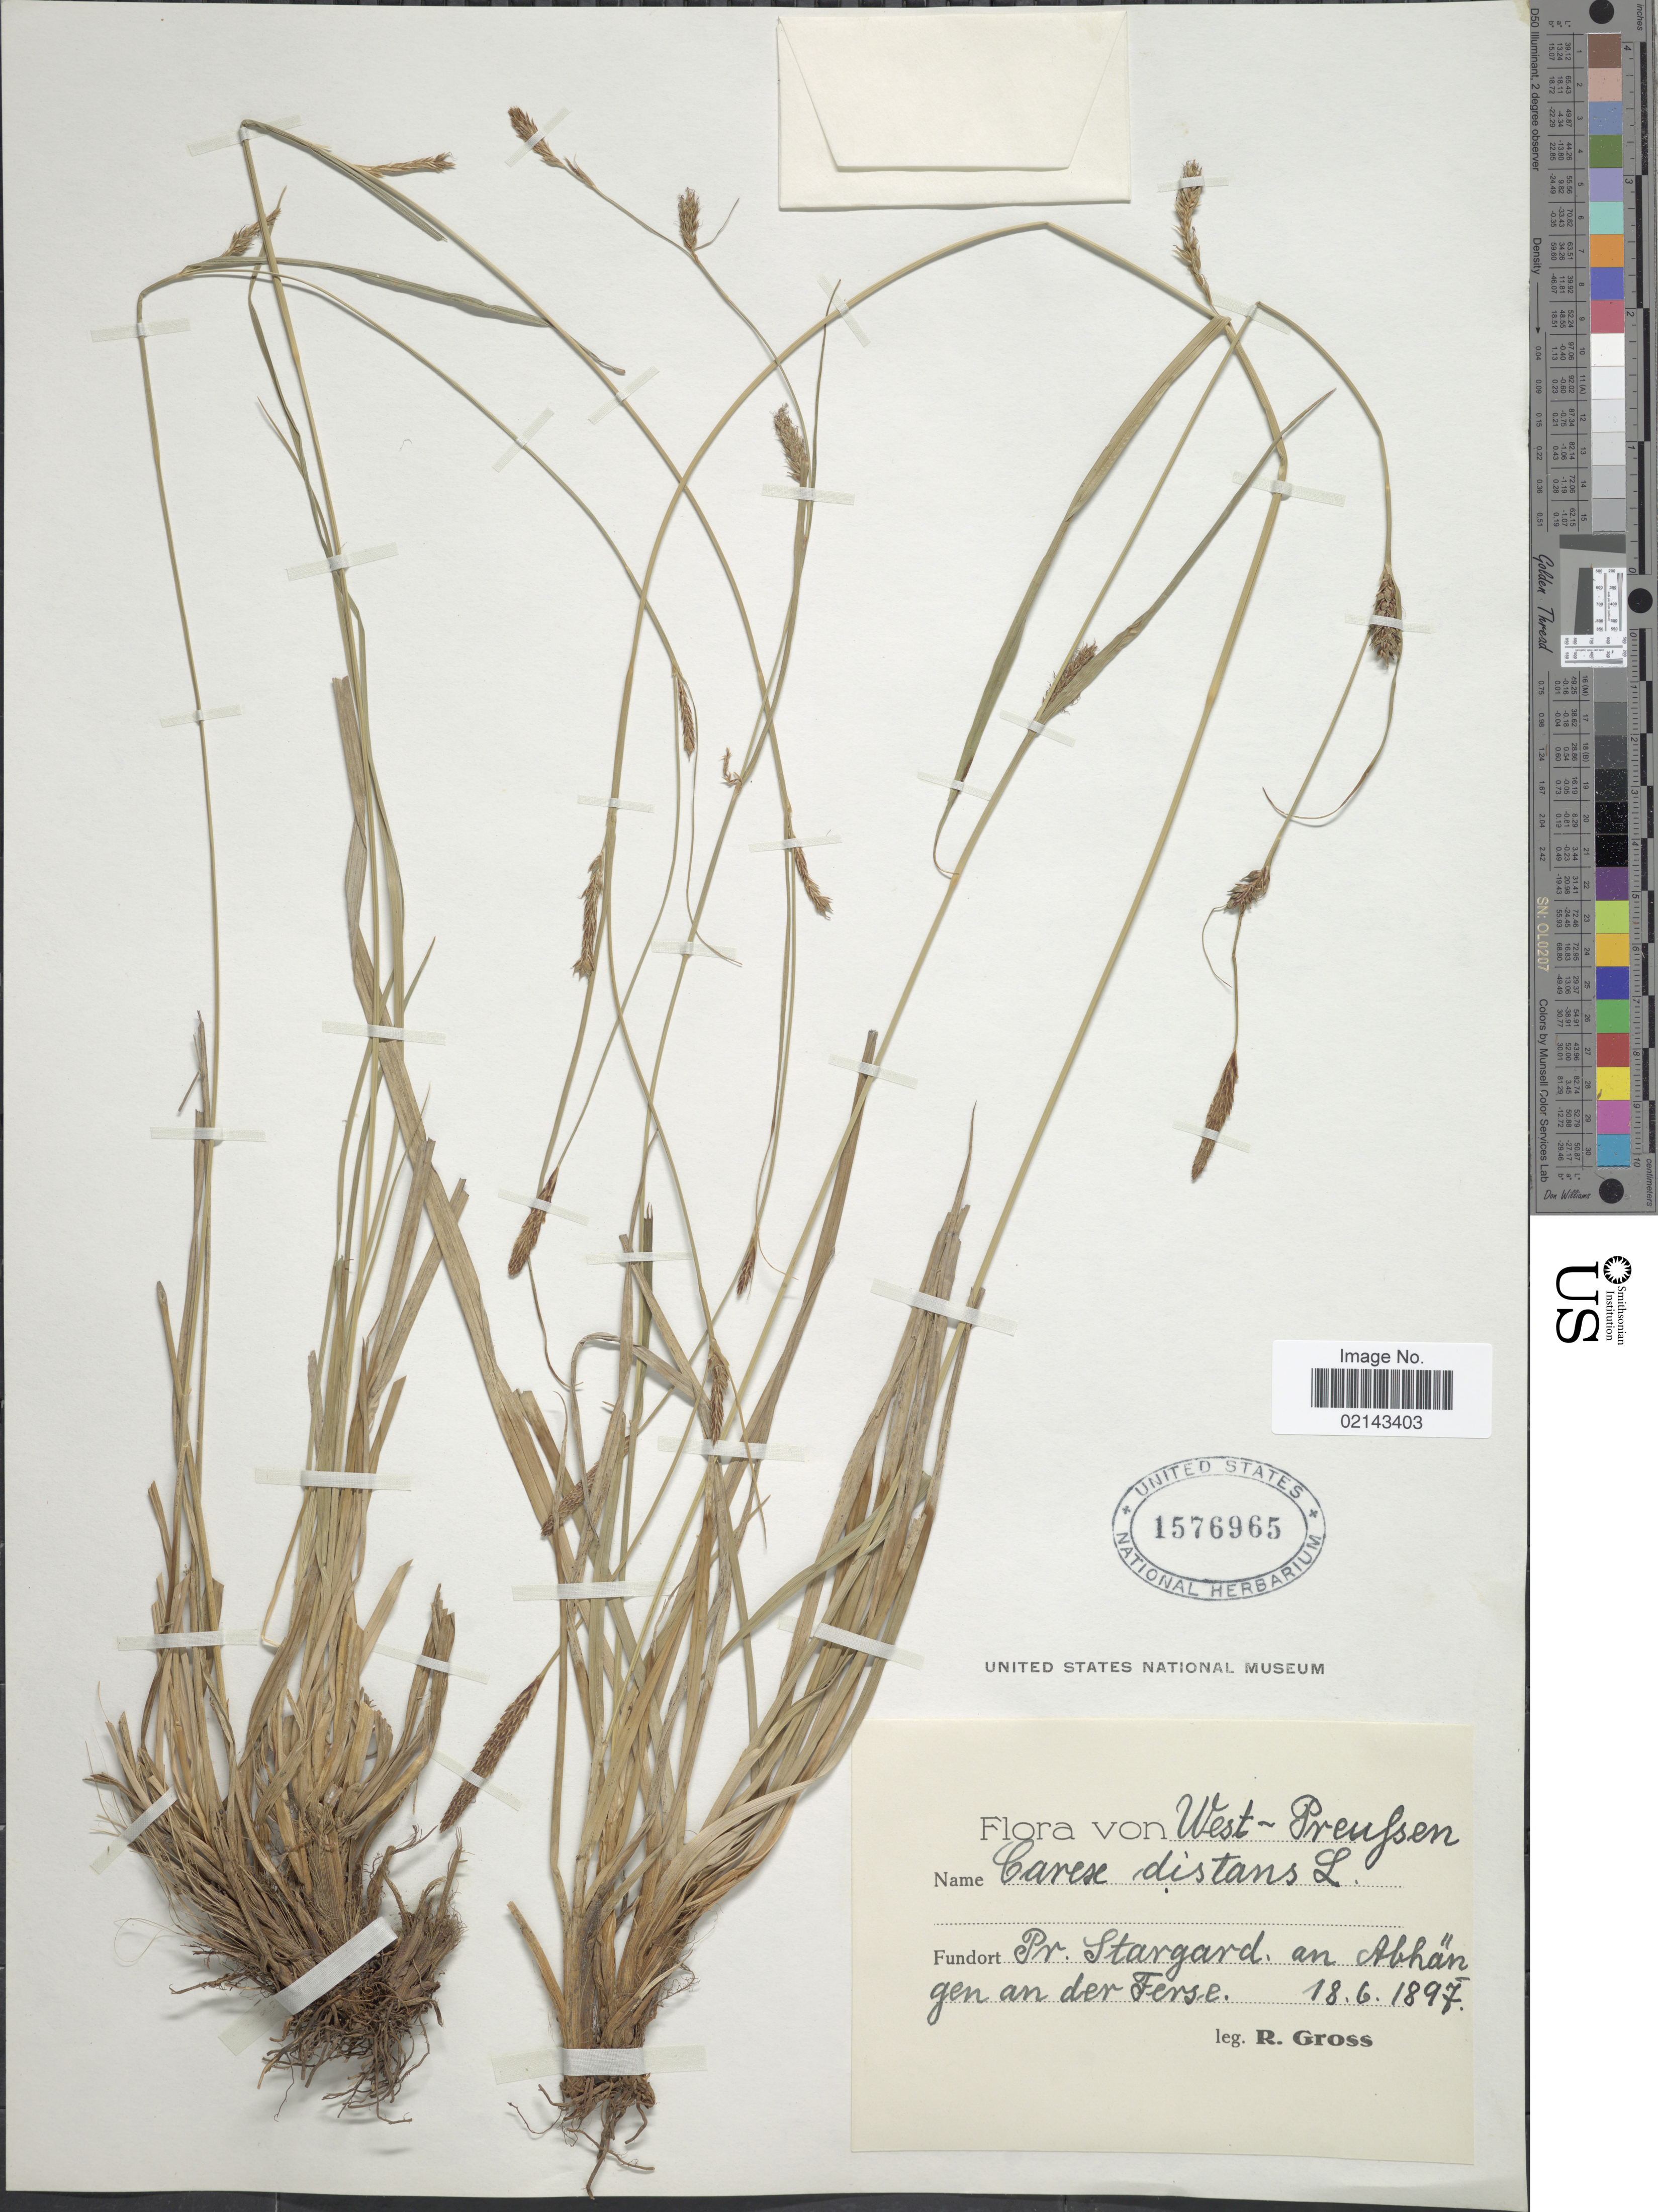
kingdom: Plantae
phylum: Tracheophyta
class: Liliopsida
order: Poales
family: Cyperaceae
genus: Carex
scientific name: Carex distans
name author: L.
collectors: R. Gross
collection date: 1897-06-18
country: Poland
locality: West-Preussen, Pr. Stargard and Abhängen an der Ferse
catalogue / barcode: US 1576965